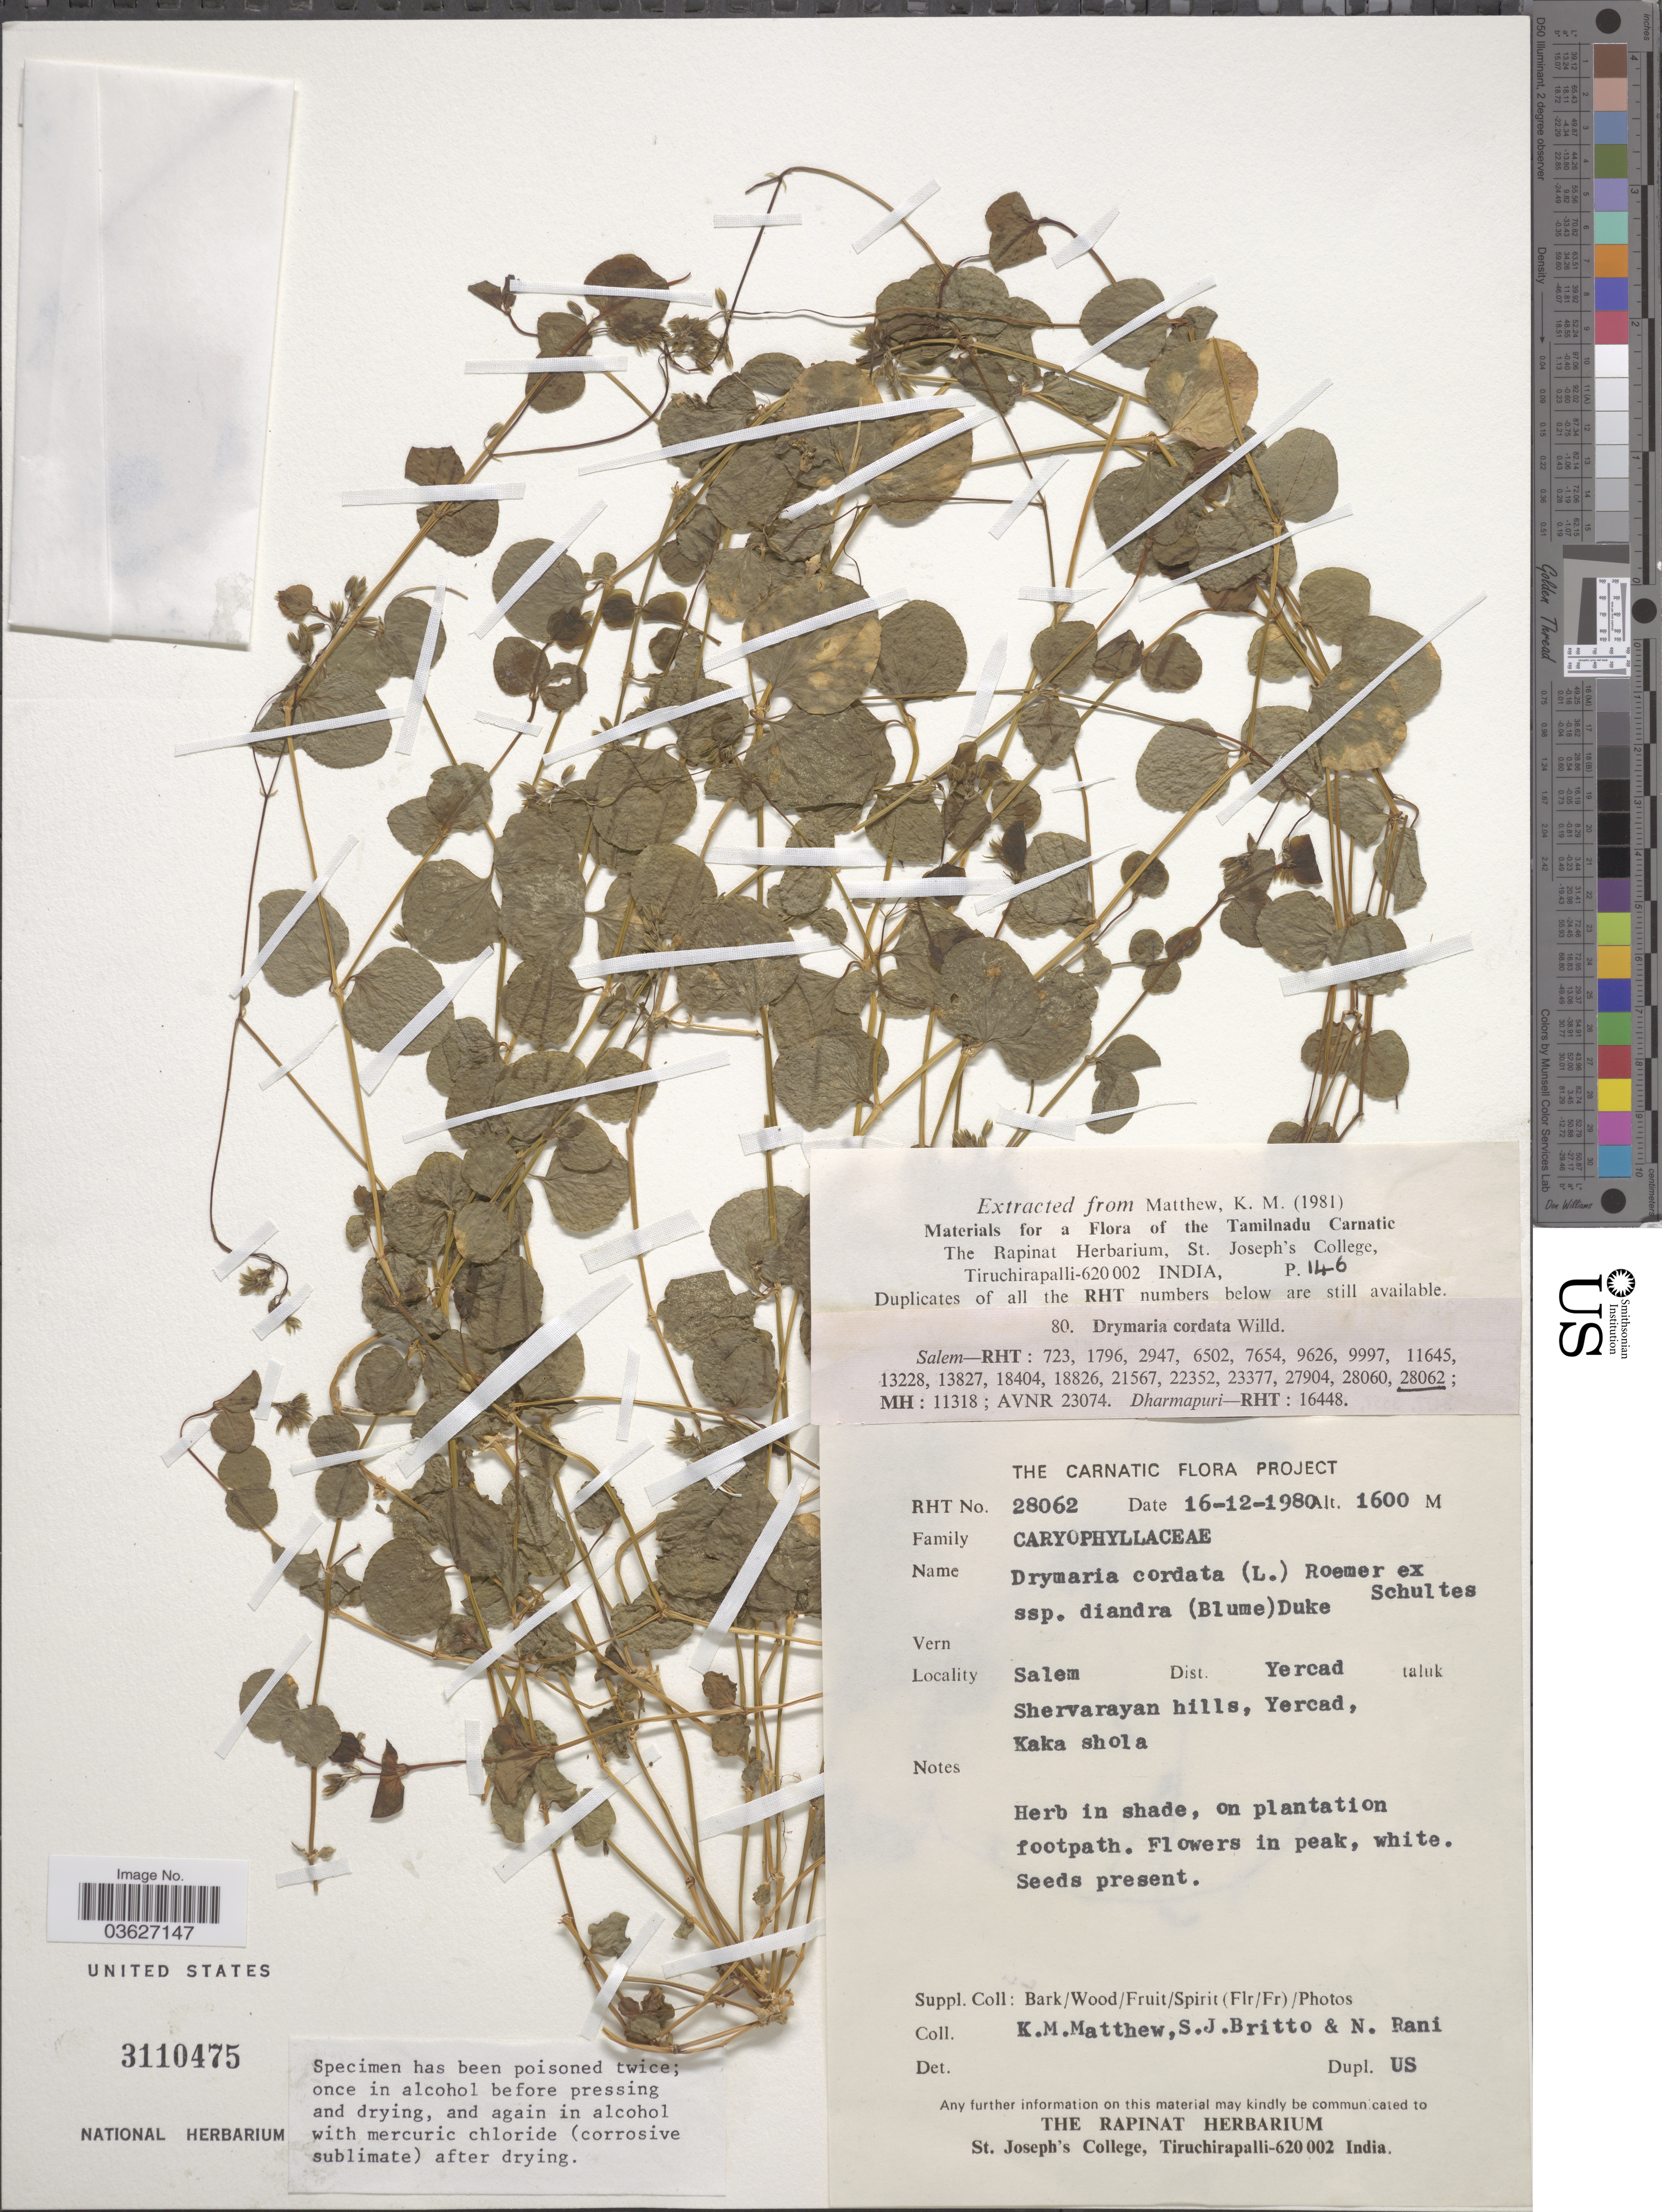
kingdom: Plantae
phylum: Tracheophyta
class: Magnoliopsida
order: Caryophyllales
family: Caryophyllaceae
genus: Drymaria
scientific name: Drymaria diandra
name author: Blume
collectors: K. M. Matthew, S. J. Britto & N. Rani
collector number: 28062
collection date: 1980-12-16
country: India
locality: Salem. Dist. Yercad. Shervarayan hills, Yercad, Kaka shola.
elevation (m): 1600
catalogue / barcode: US 3110475